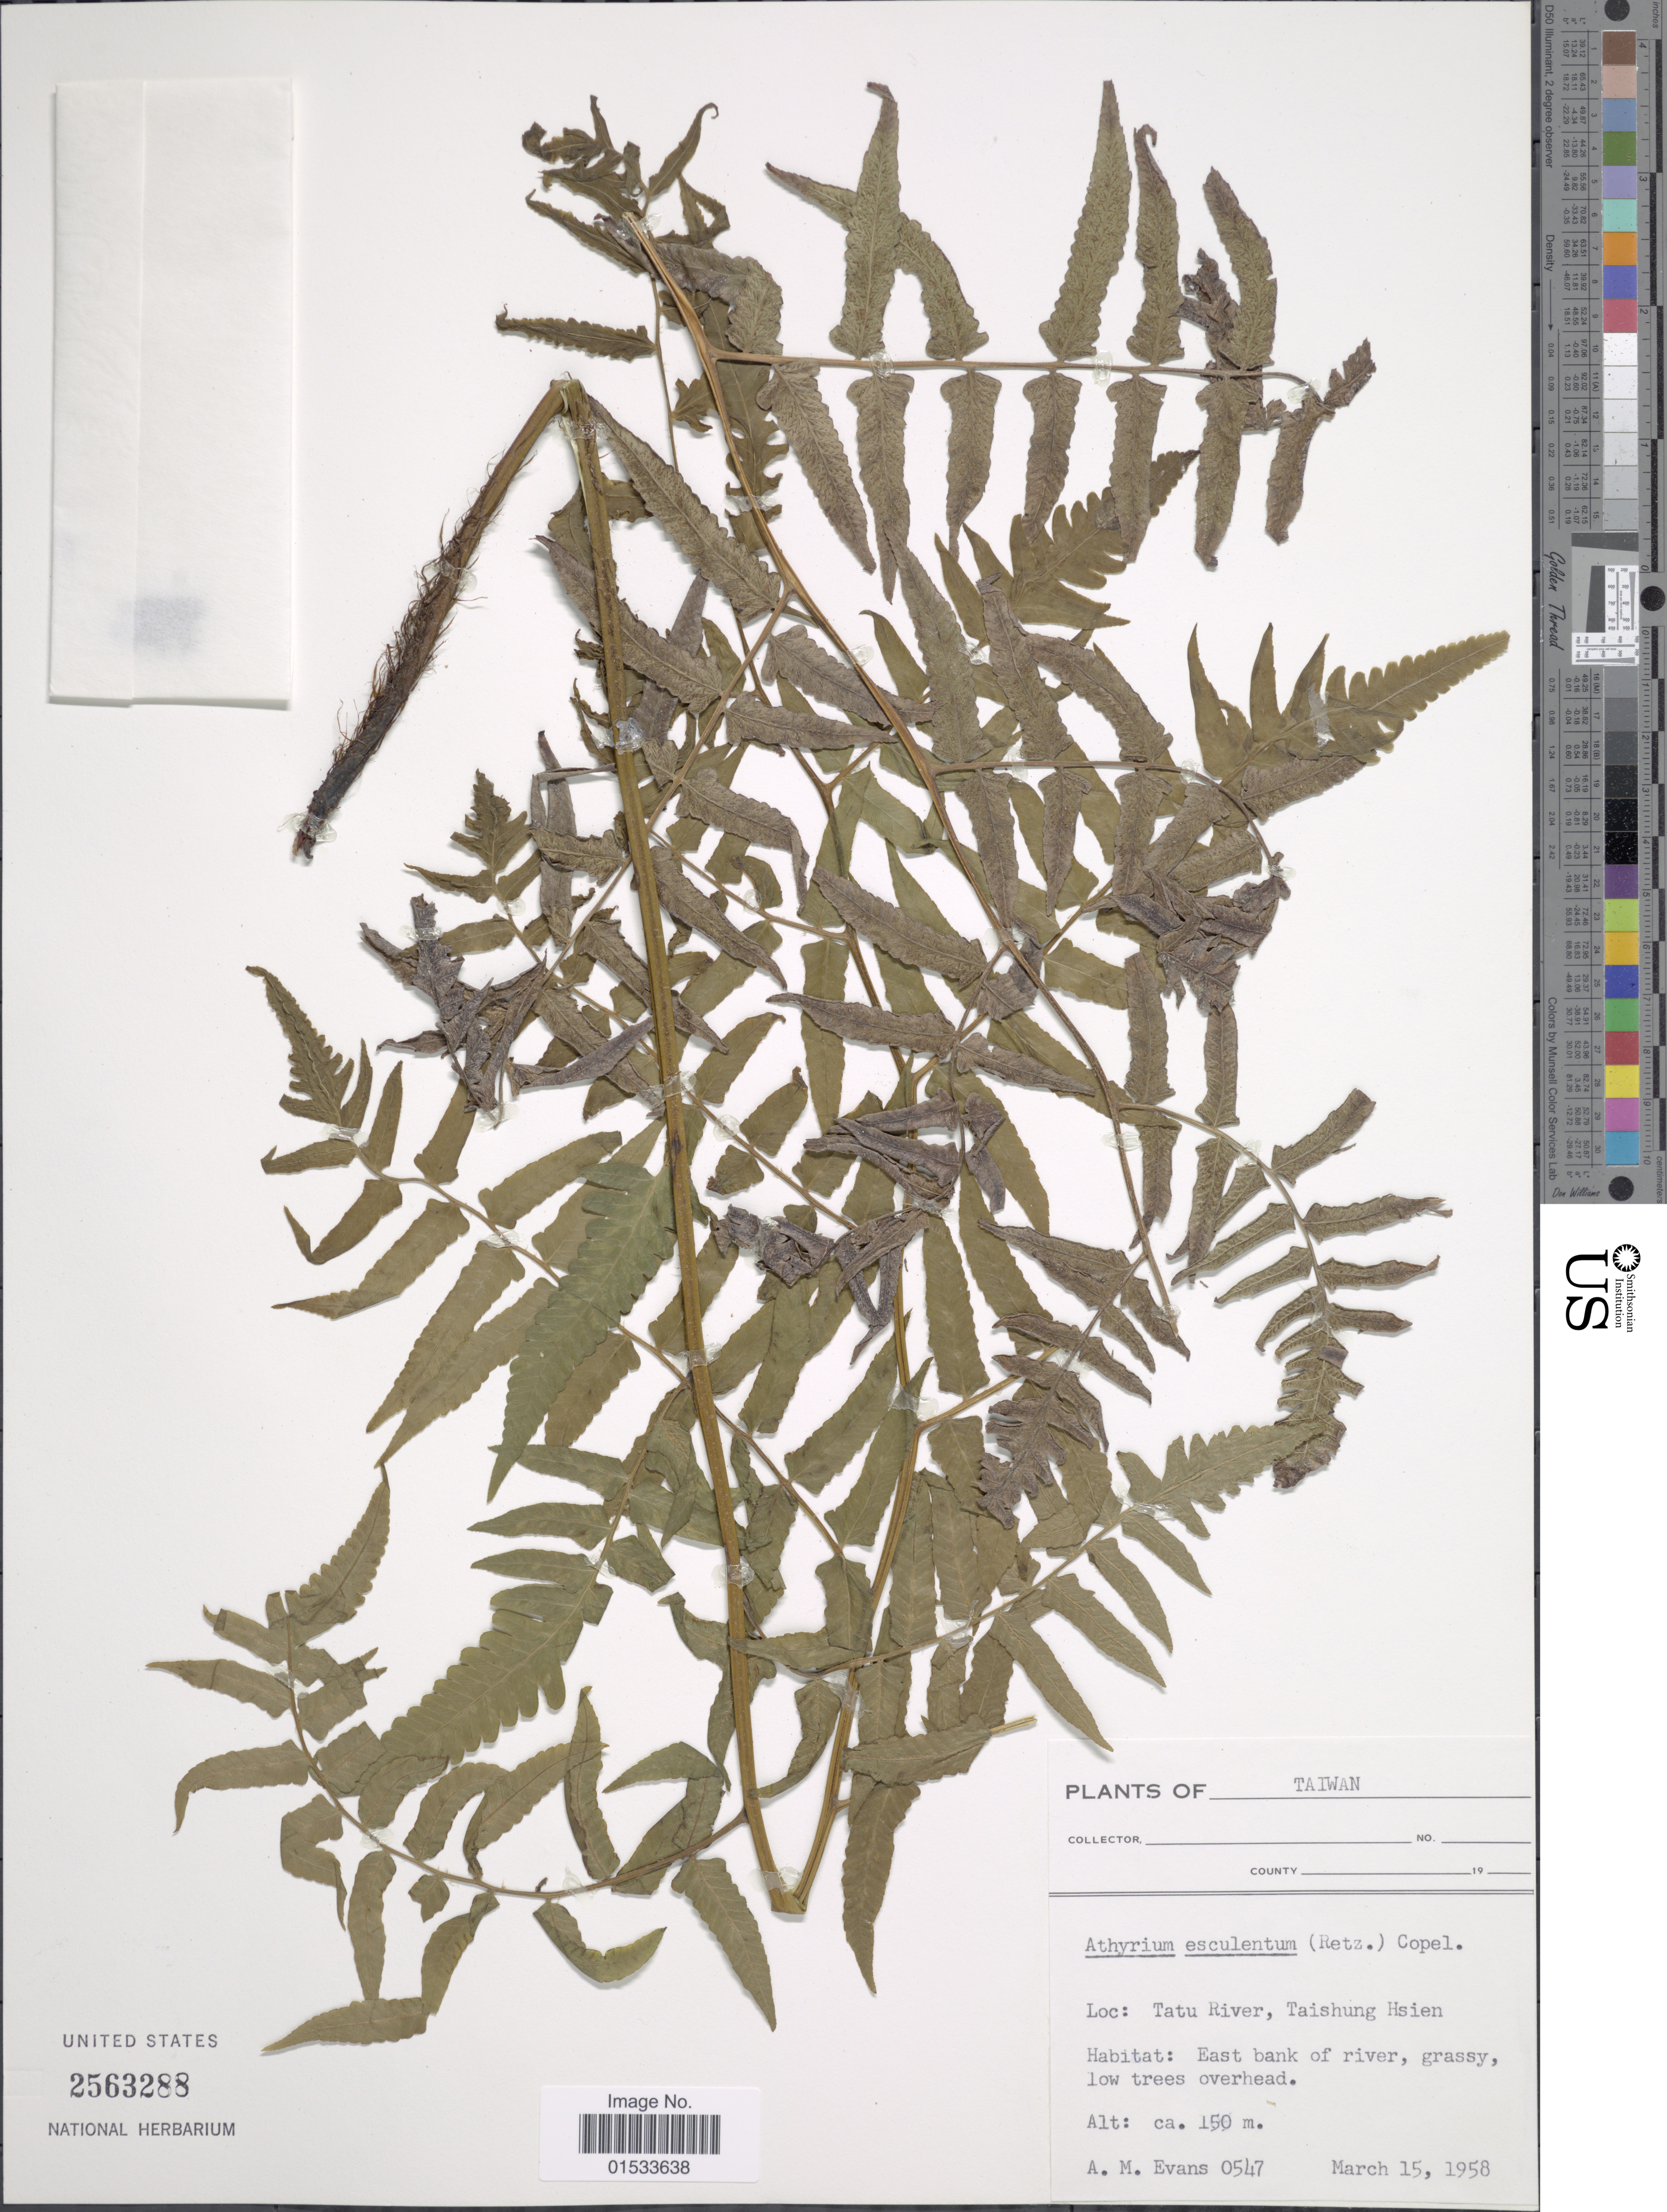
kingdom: Plantae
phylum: Tracheophyta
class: Polypodiopsida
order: Polypodiales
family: Athyriaceae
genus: Diplazium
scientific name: Diplazium esculentum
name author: (Retz.) Sw.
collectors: A. M. Evans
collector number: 0547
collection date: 1958-03-15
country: Taiwan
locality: Tatu River, Taishung Hsien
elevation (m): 150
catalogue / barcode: US 2563288